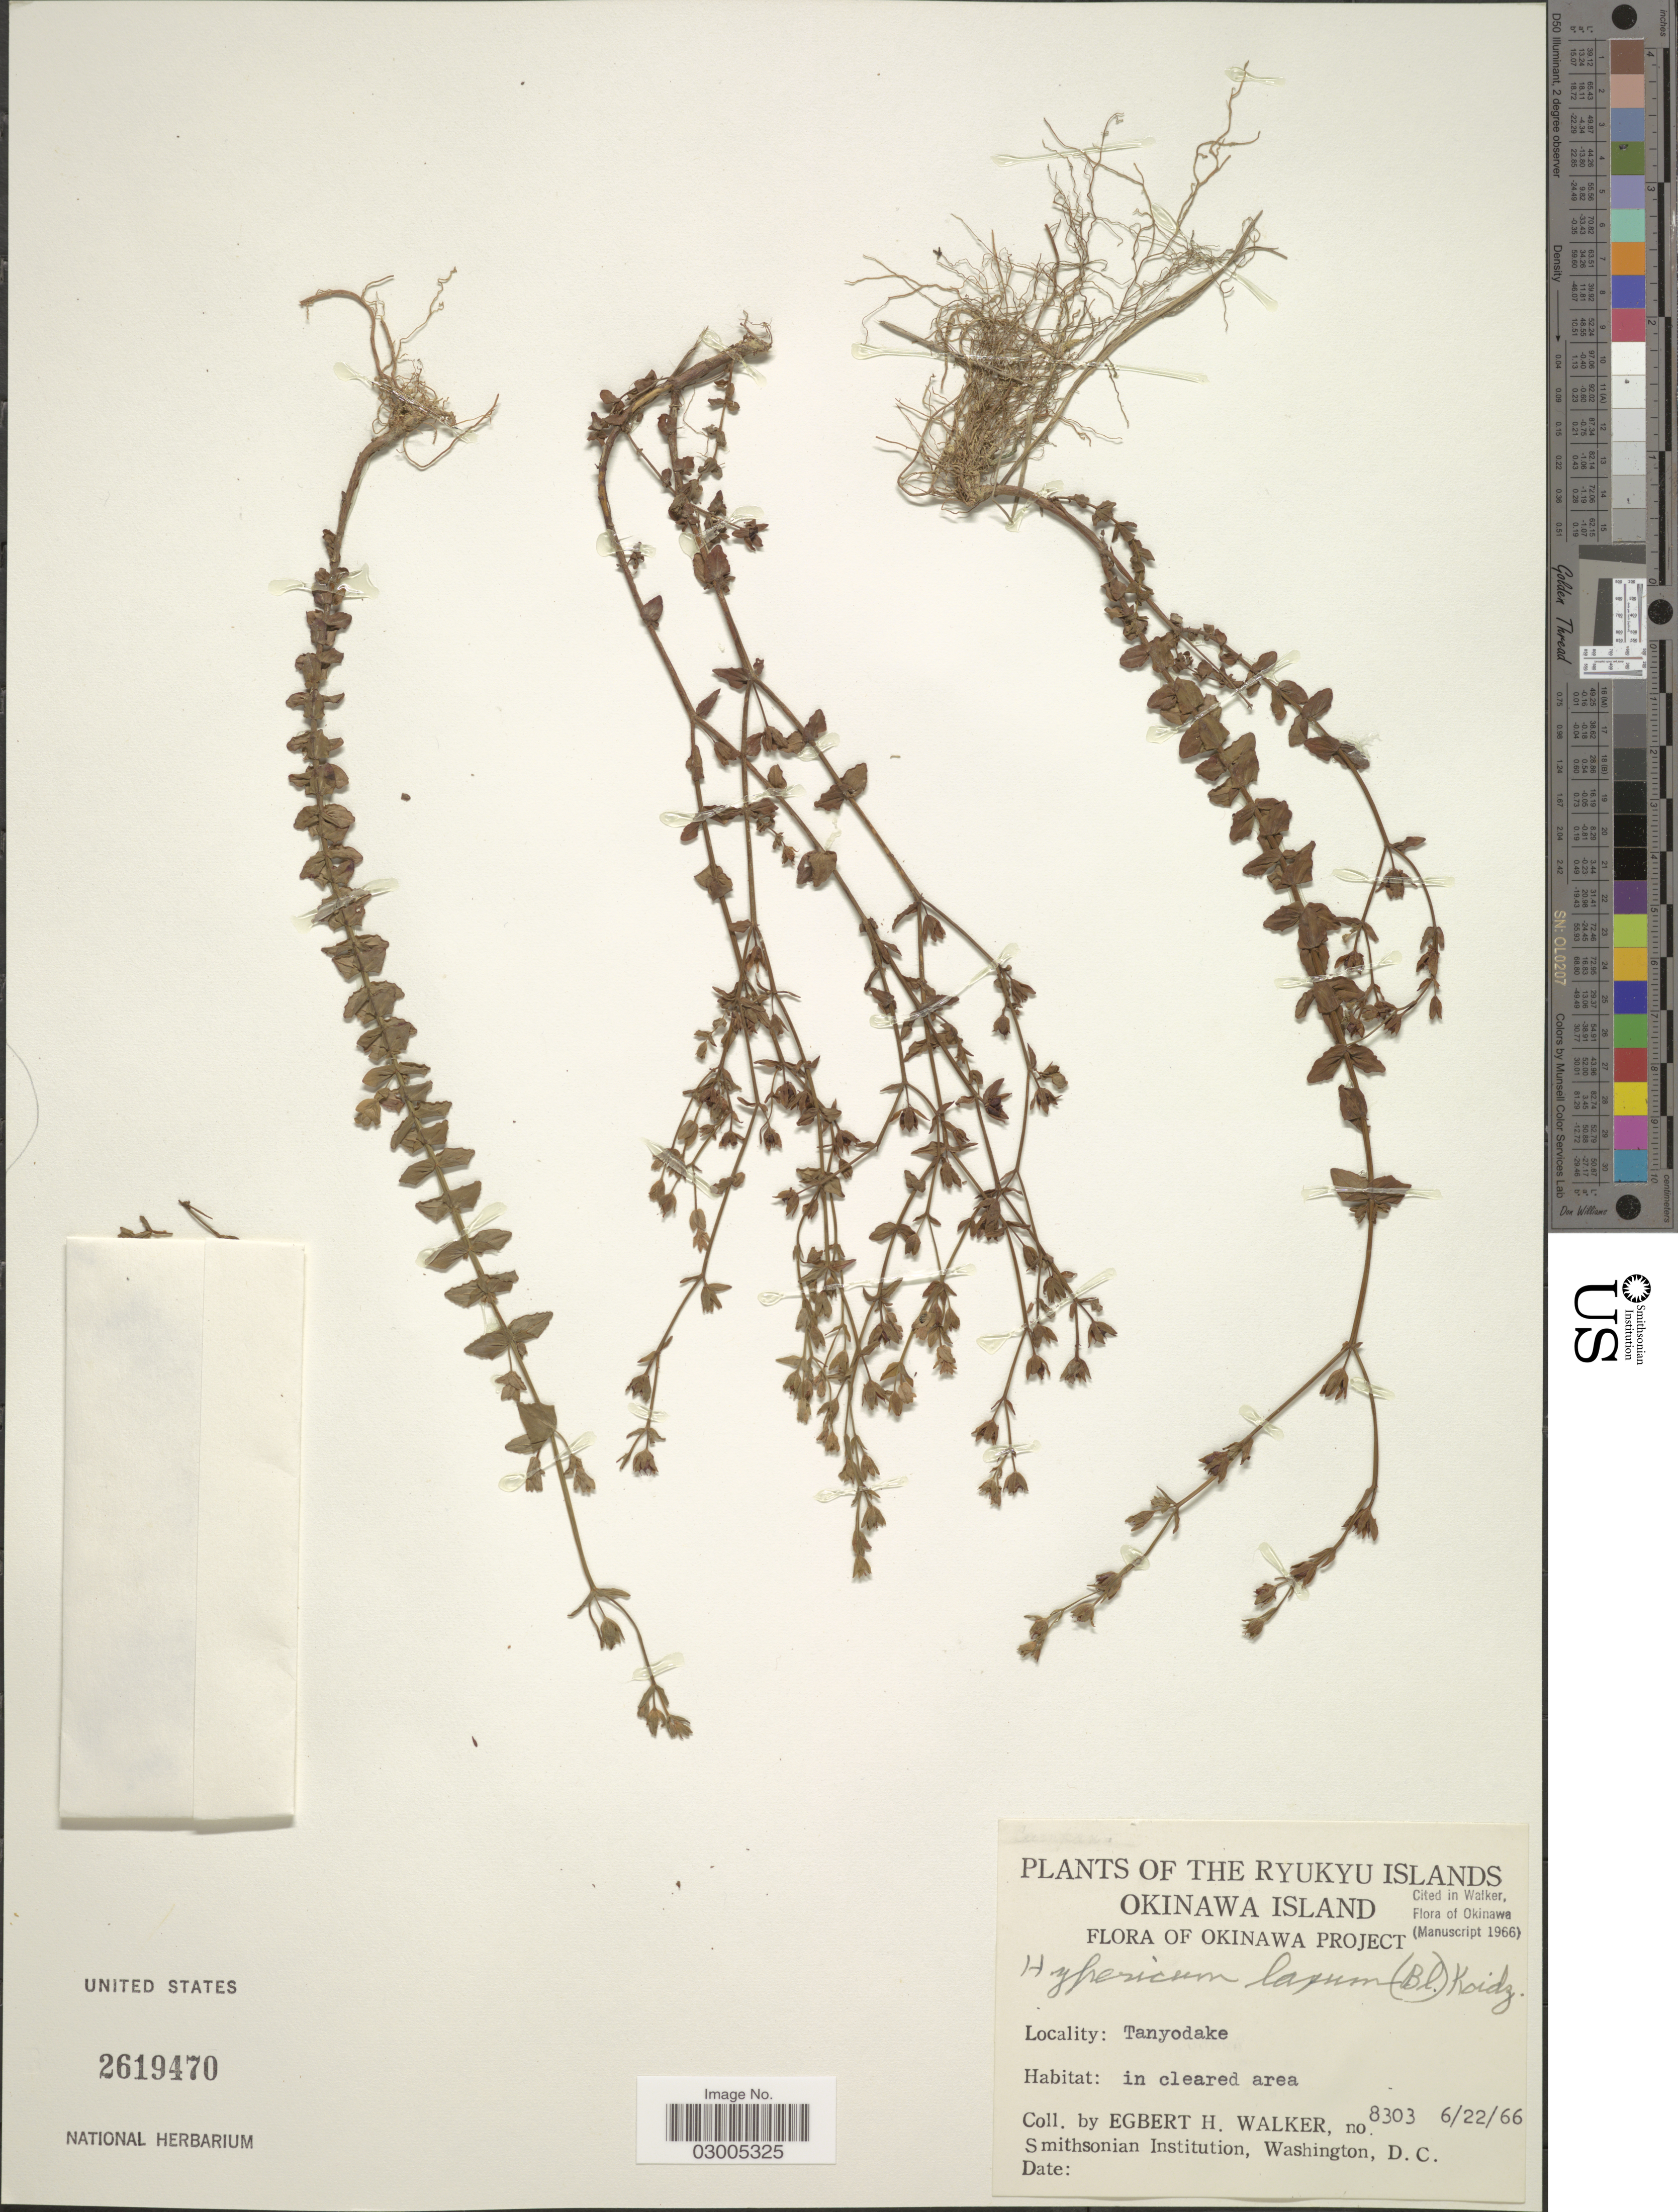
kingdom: Plantae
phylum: Tracheophyta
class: Magnoliopsida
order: Malpighiales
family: Hypericaceae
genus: Hypericum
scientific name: Hypericum laxum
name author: (Blume) Koidz.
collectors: E. H. Walker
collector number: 8303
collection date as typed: Transcribed d/m/y: 22/6/66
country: Japan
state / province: Okinawa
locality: Ryukyu Islands. Okinawa Island. Tanyodake.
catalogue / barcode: US 2619470